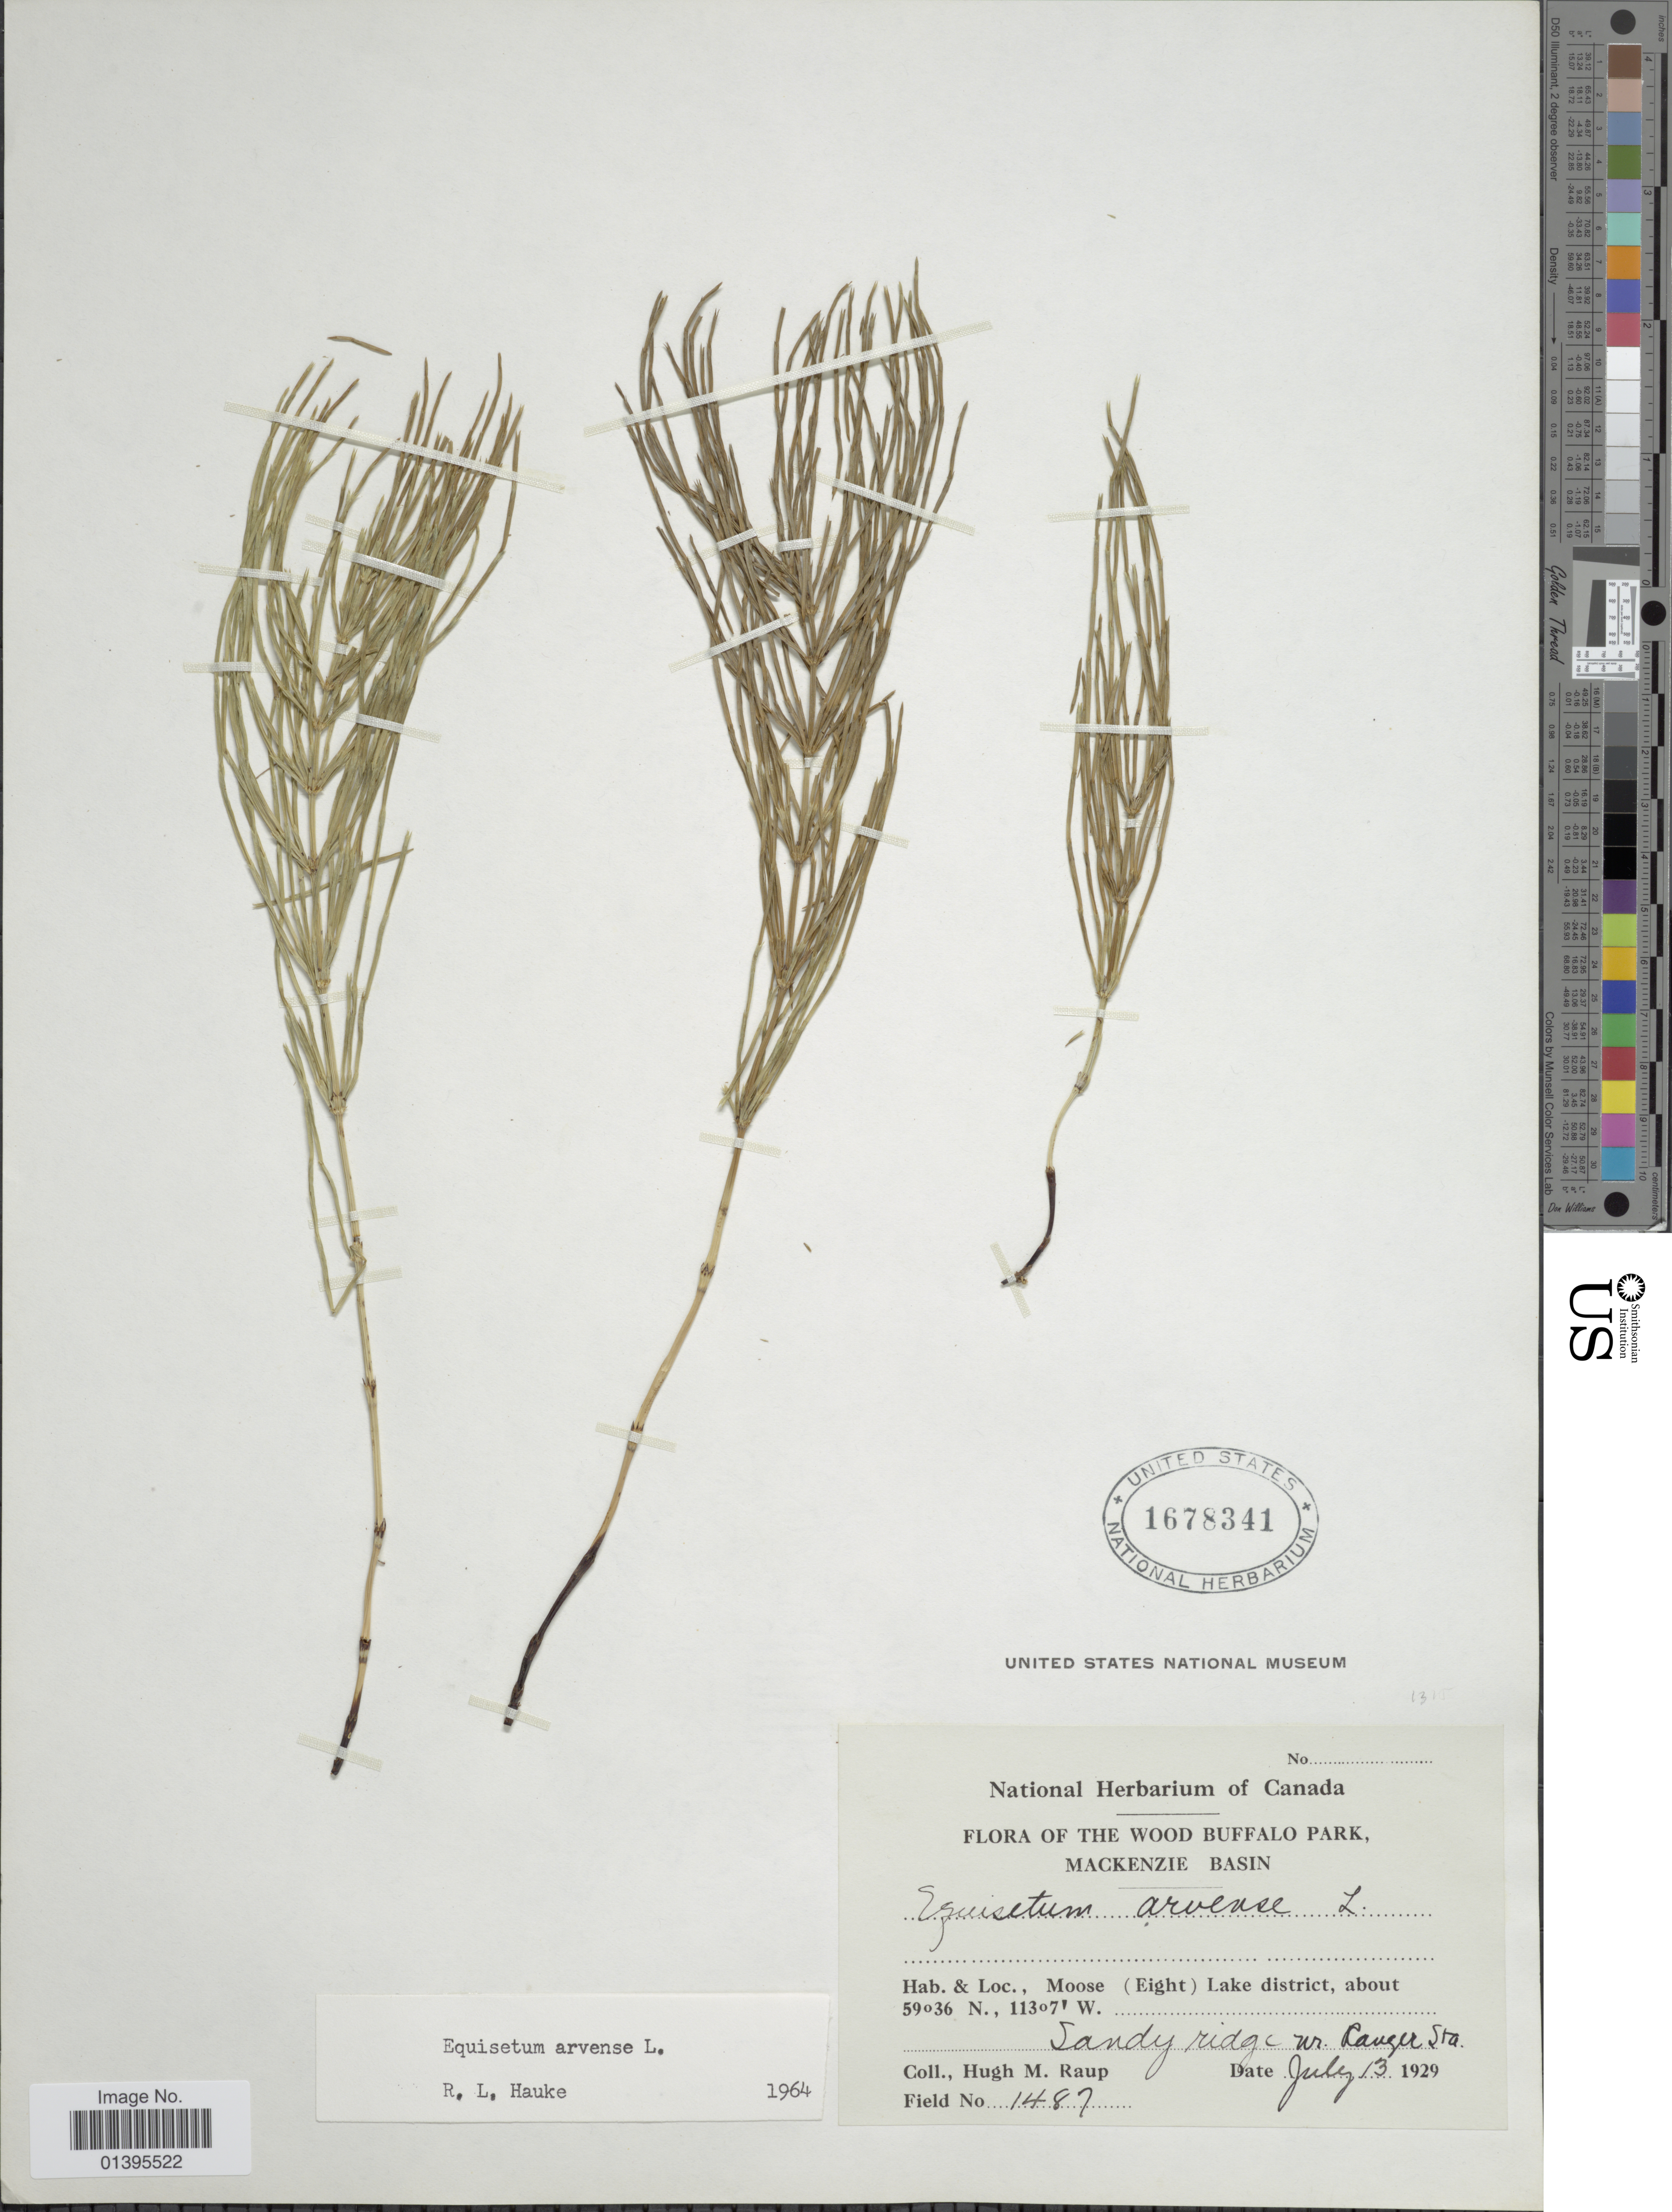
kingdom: Plantae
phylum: Tracheophyta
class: Polypodiopsida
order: Equisetales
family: Equisetaceae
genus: Equisetum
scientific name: Equisetum arvense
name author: L.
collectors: H. Raup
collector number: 1487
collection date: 1929-07-13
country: Canada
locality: Wood Buffalo Park, Mackenzie Basin, Moose (Eight) Lake District, sandy ridge nr. Ranger Sta.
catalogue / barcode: US 1678341